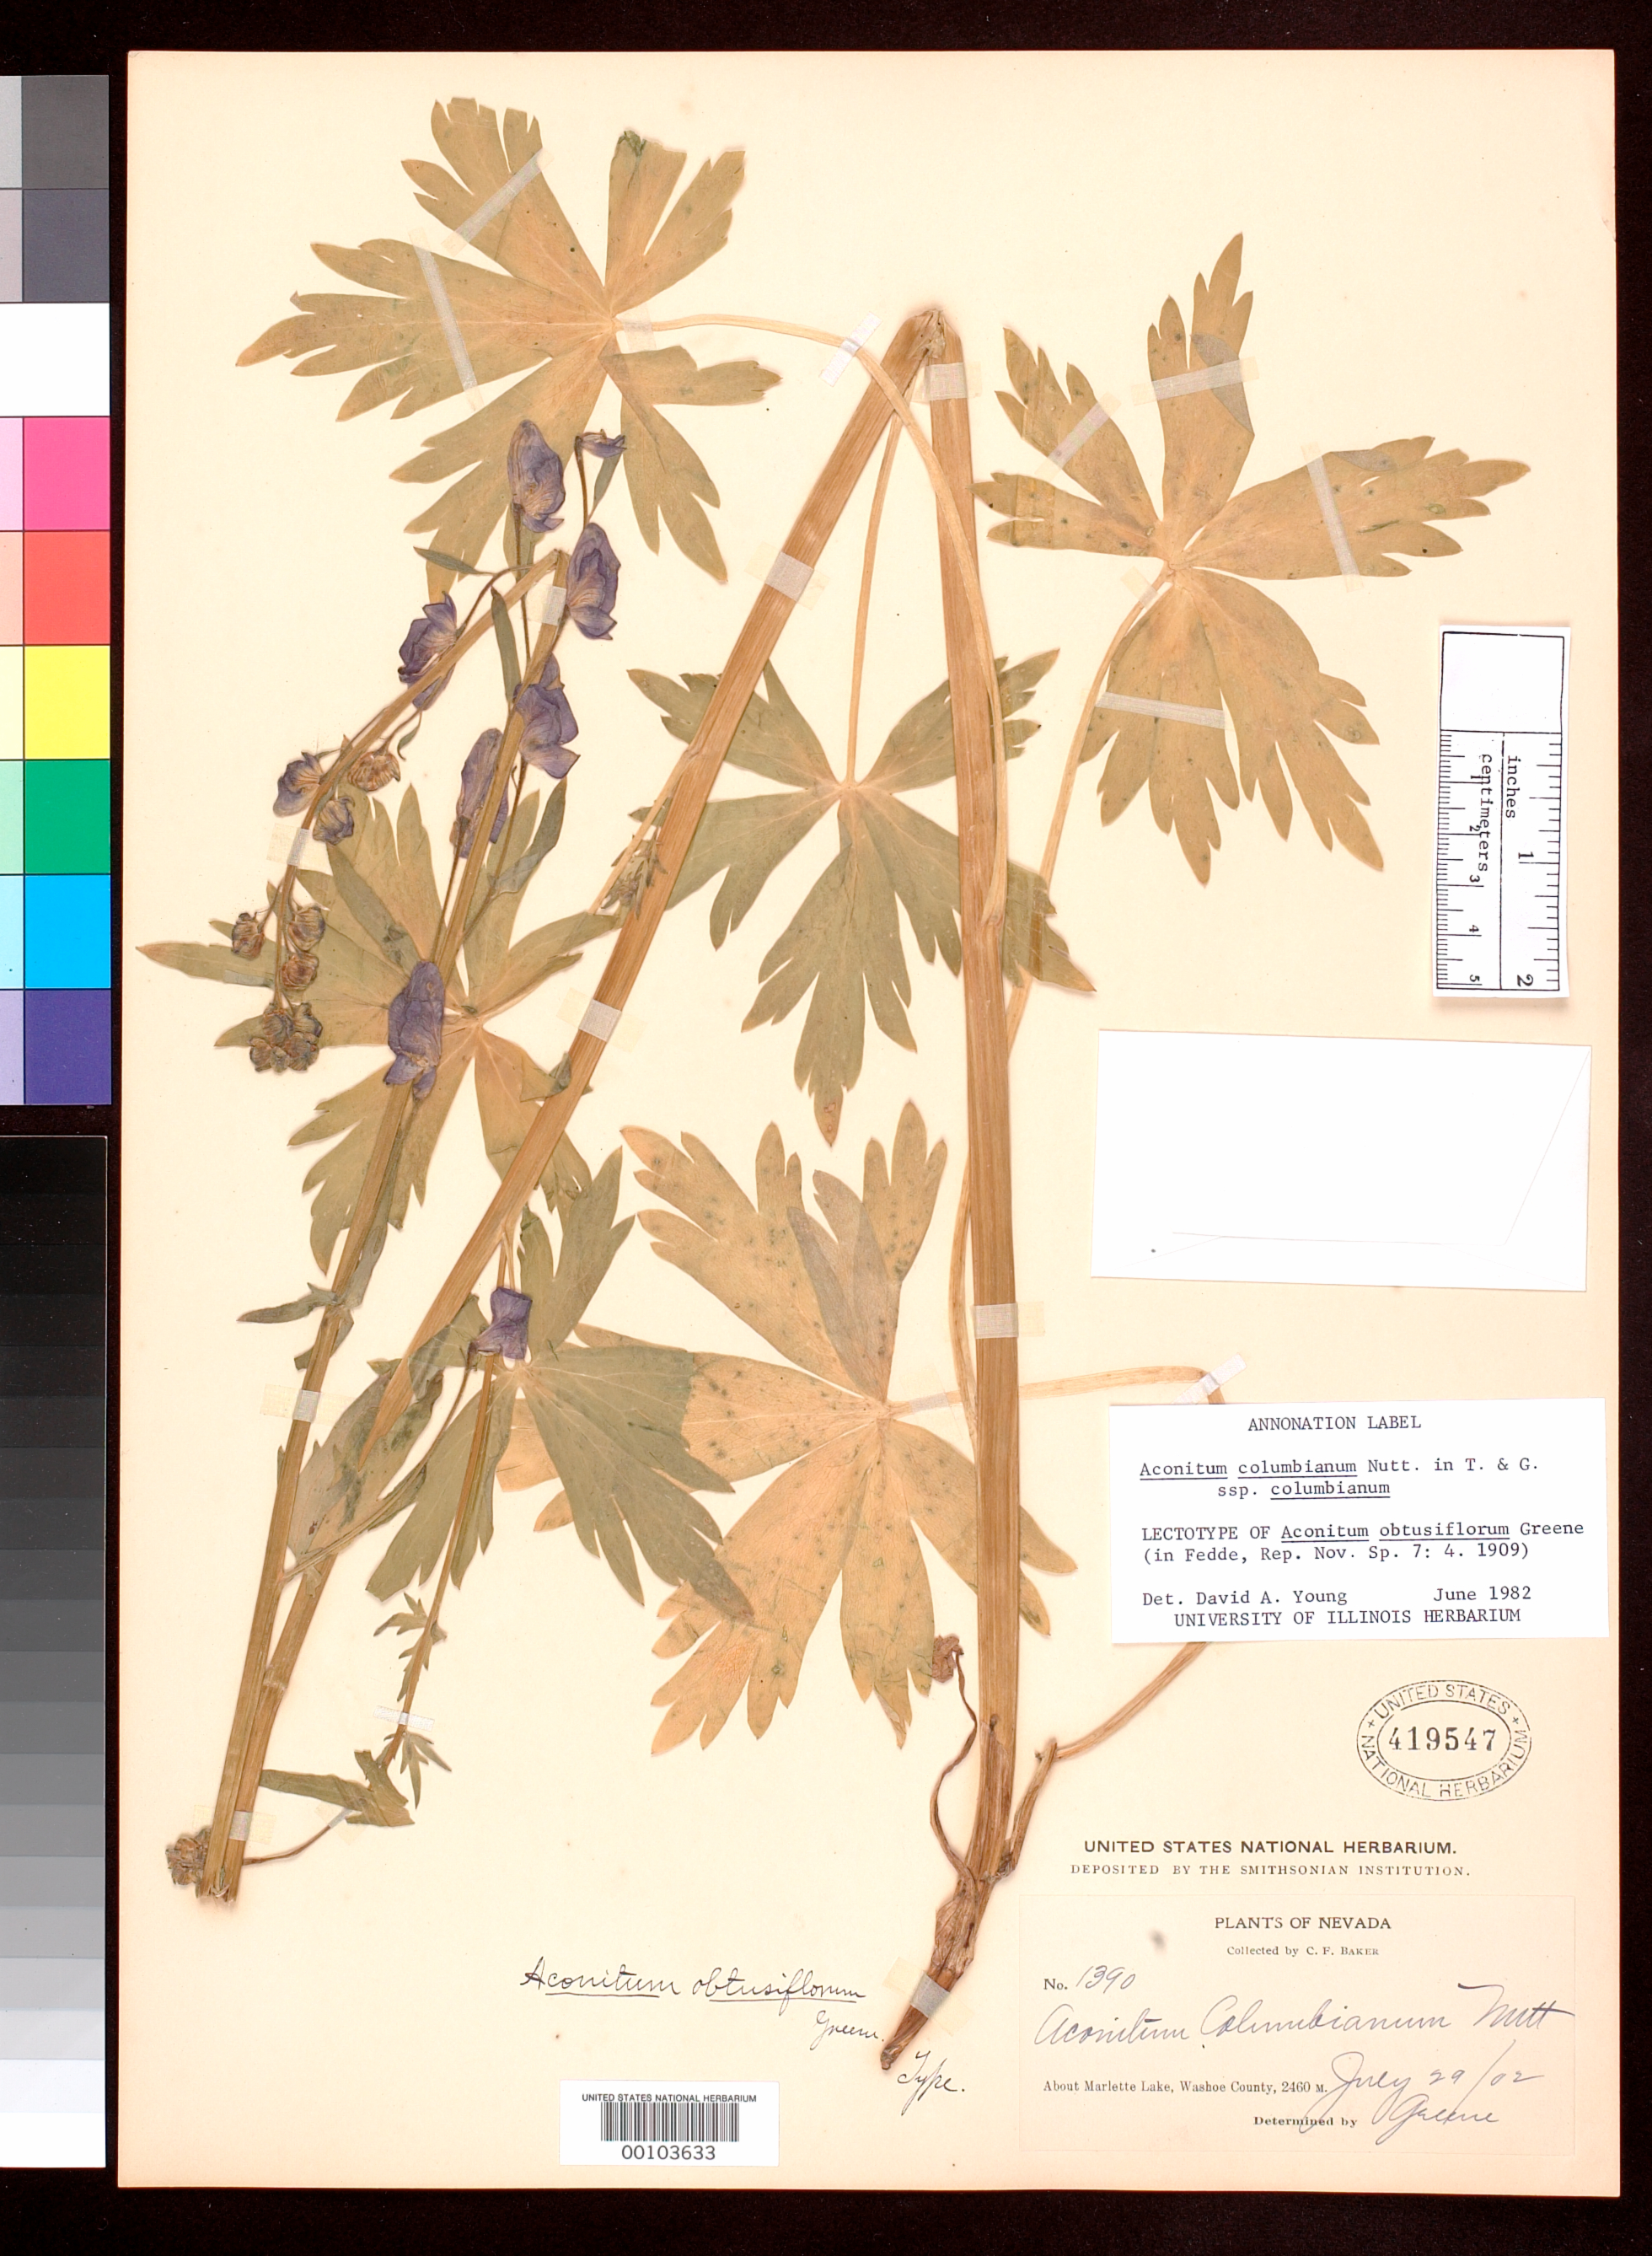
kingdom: Plantae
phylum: Tracheophyta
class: Magnoliopsida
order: Ranunculales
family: Ranunculaceae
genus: Aconitum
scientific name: Aconitum obtusiflorum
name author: Greene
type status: Isotype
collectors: C. F. Baker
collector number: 1390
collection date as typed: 29 Jul 1902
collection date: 1902-07-29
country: United States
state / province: Nevada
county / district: Washoe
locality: Marlett Lake.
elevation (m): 2460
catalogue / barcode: US 419547